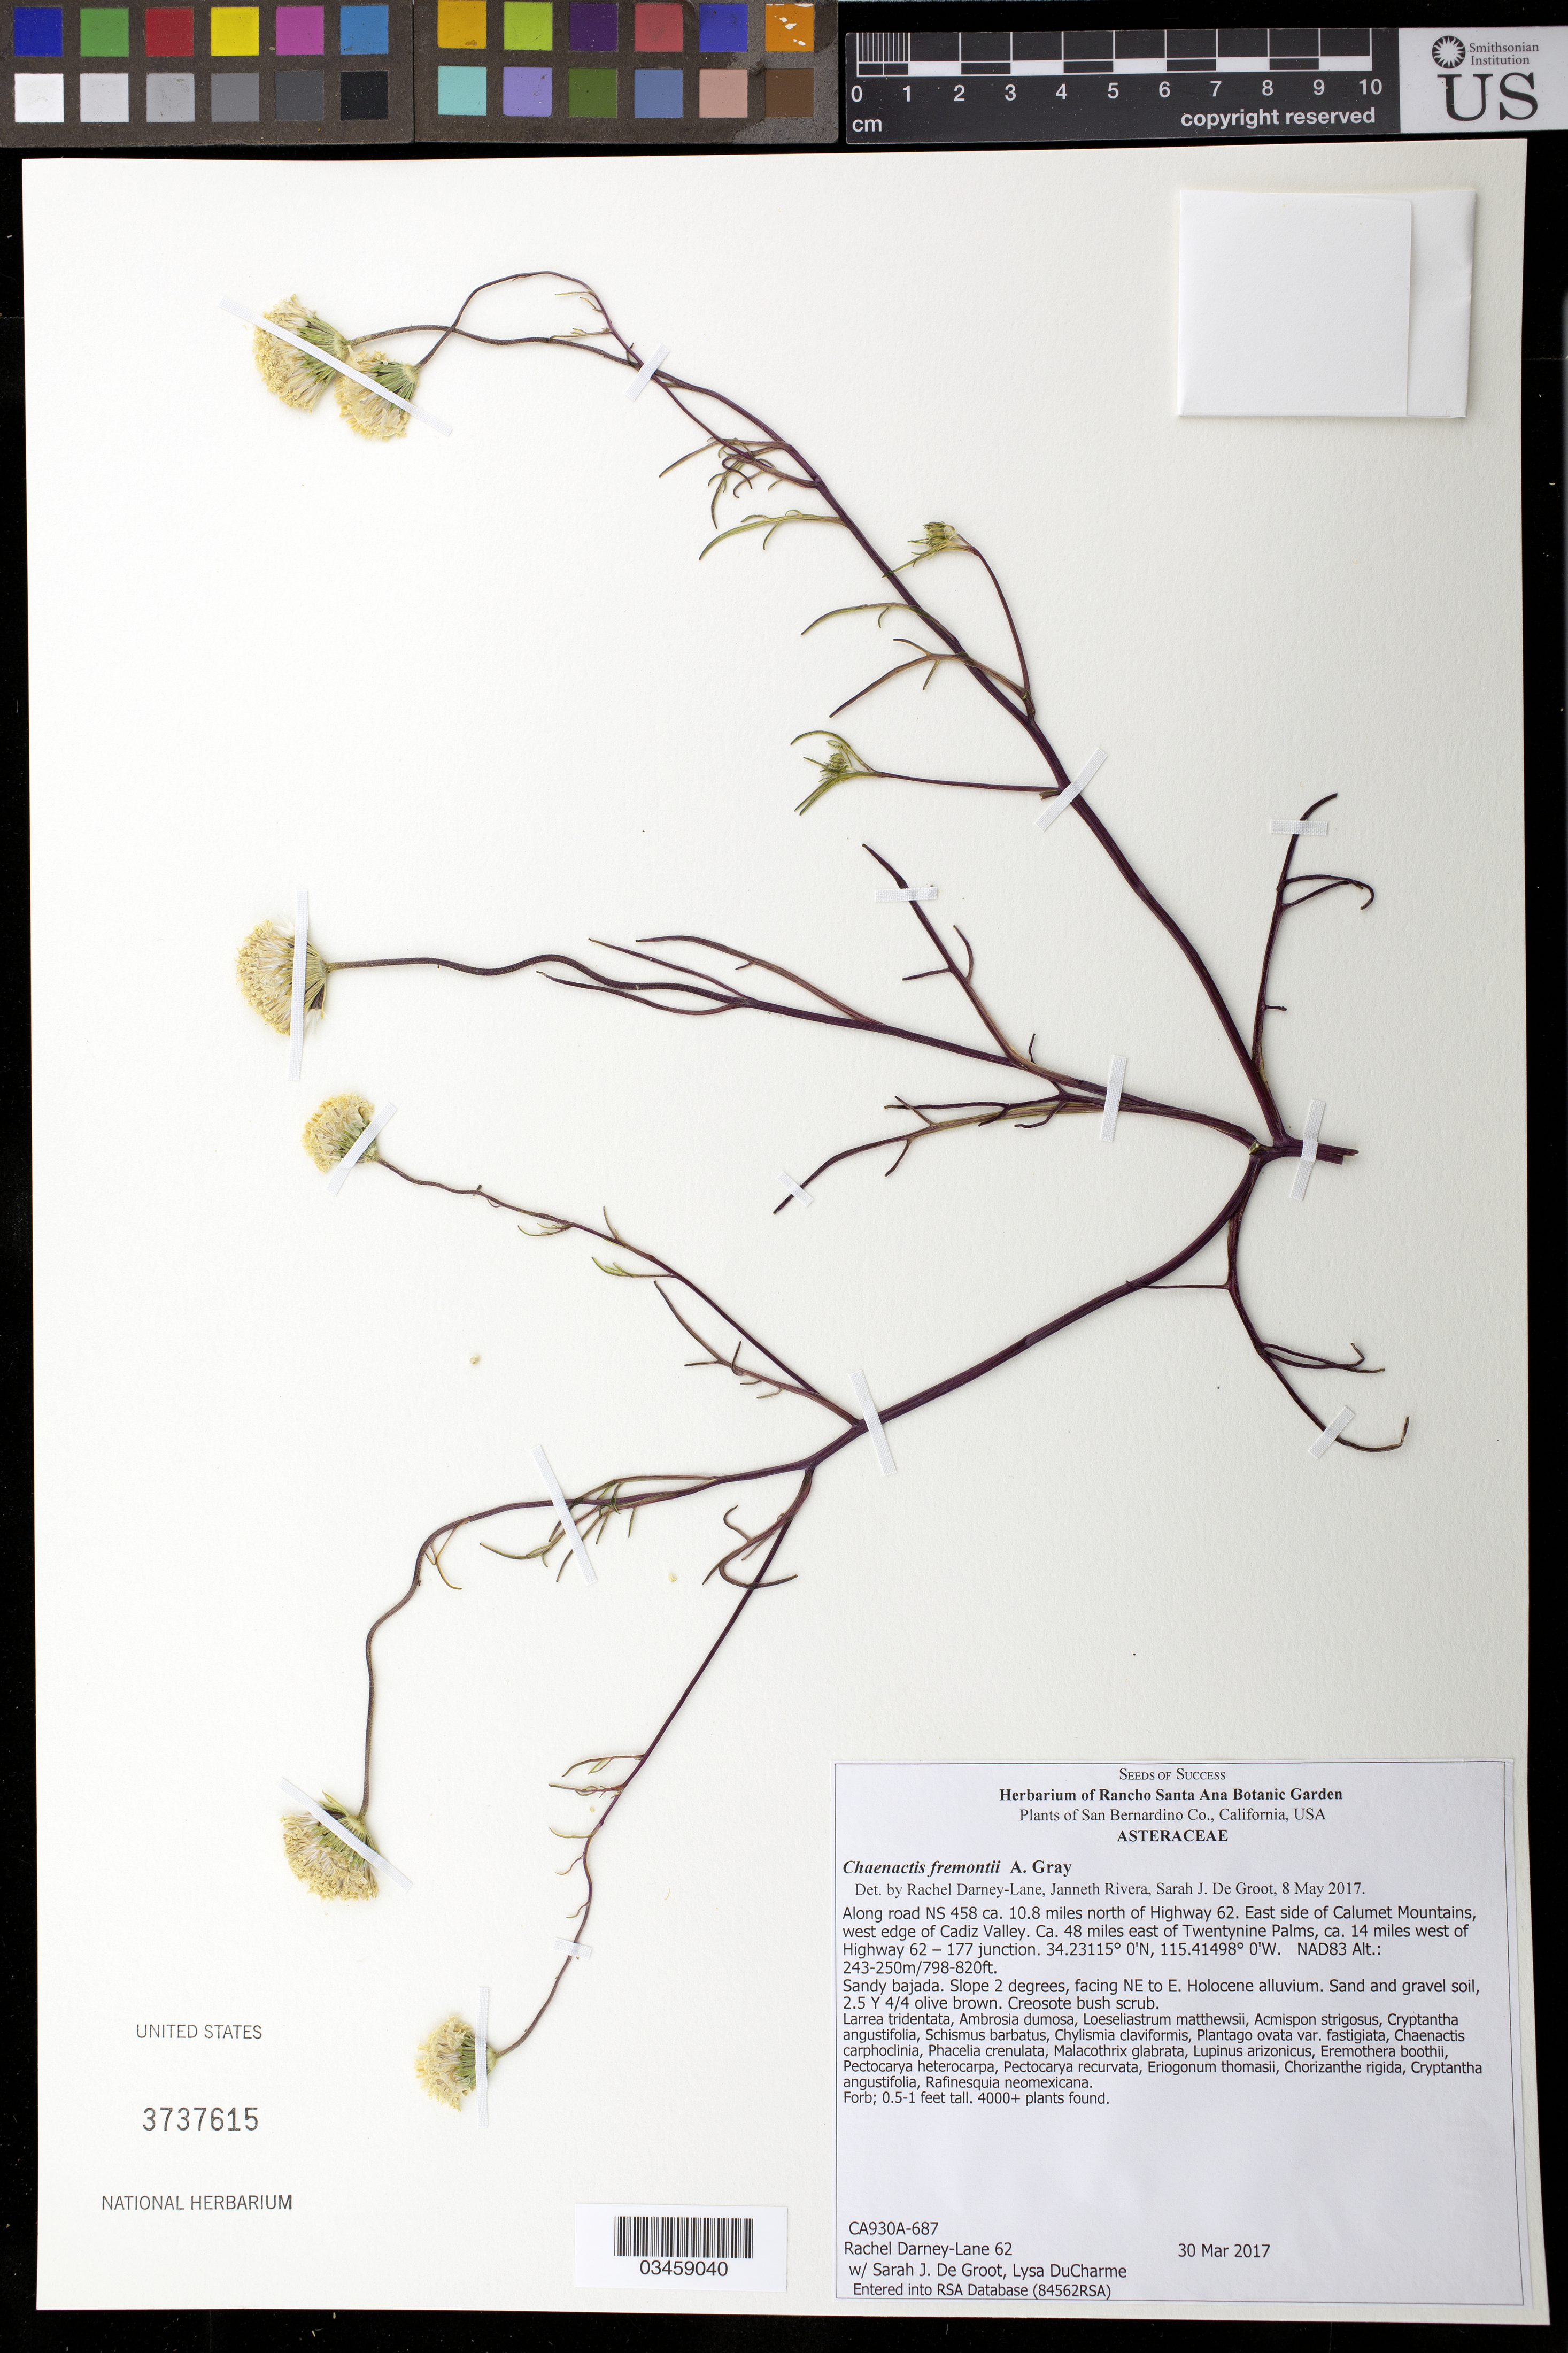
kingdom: Plantae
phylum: Tracheophyta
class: Magnoliopsida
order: Asterales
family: Asteraceae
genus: Chaenactis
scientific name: Chaenactis fremontii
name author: A. Gray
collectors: R. Darney-Lane, S. De Groot & L. DuCharme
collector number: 62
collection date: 2017-03-30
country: United States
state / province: California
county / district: San Bernardino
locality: Along road NS 458, 10.8 road mi. N of Hwy 62, E side of Calumet Mts, W edge of Cadiz Valley, 48 mi. E of Twentynine Palms, 14 mi. W of Hwy 62-177 jct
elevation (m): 243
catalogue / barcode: US 3737615